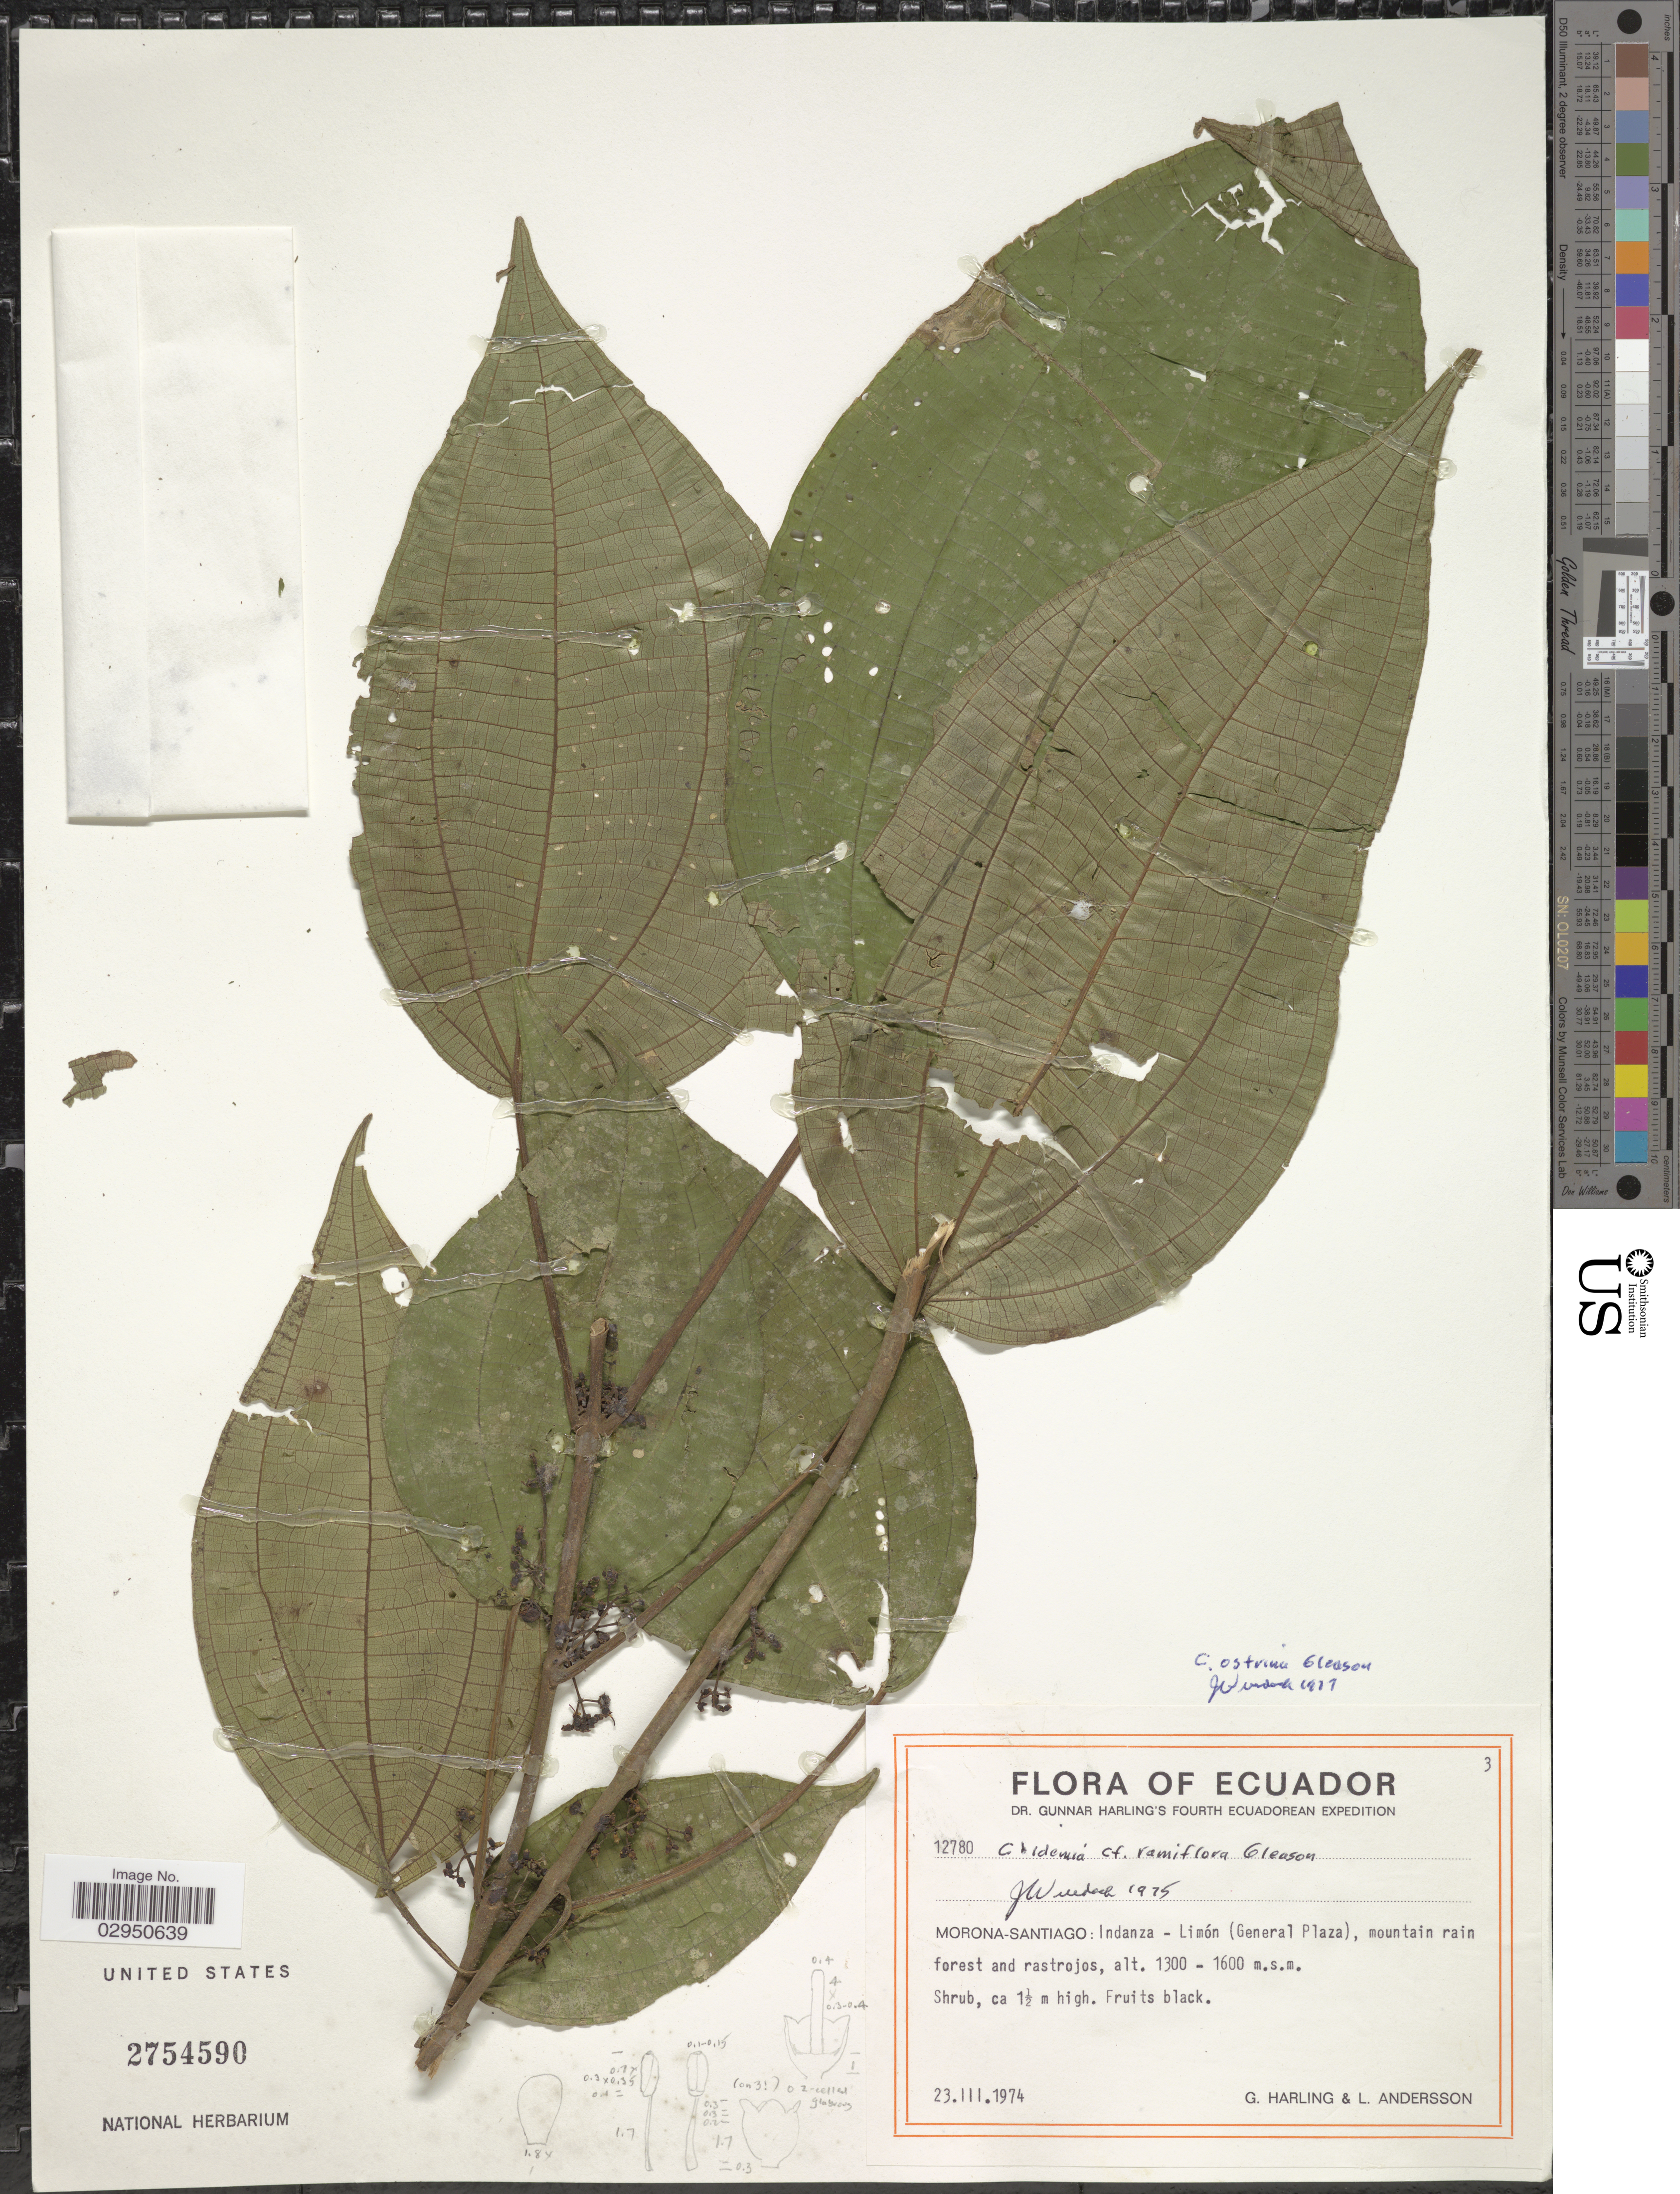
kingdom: Plantae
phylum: Tracheophyta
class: Magnoliopsida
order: Myrtales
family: Melastomataceae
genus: Clidemia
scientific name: Clidemia ostrina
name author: Gleason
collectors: G. Harling & L. Andersson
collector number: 12780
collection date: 1974-03-23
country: Ecuador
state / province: Morona-Santiago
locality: Indanza - Limón (General Plaza), mountain rain forest and rastrojos.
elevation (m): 1300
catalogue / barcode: US 2754590